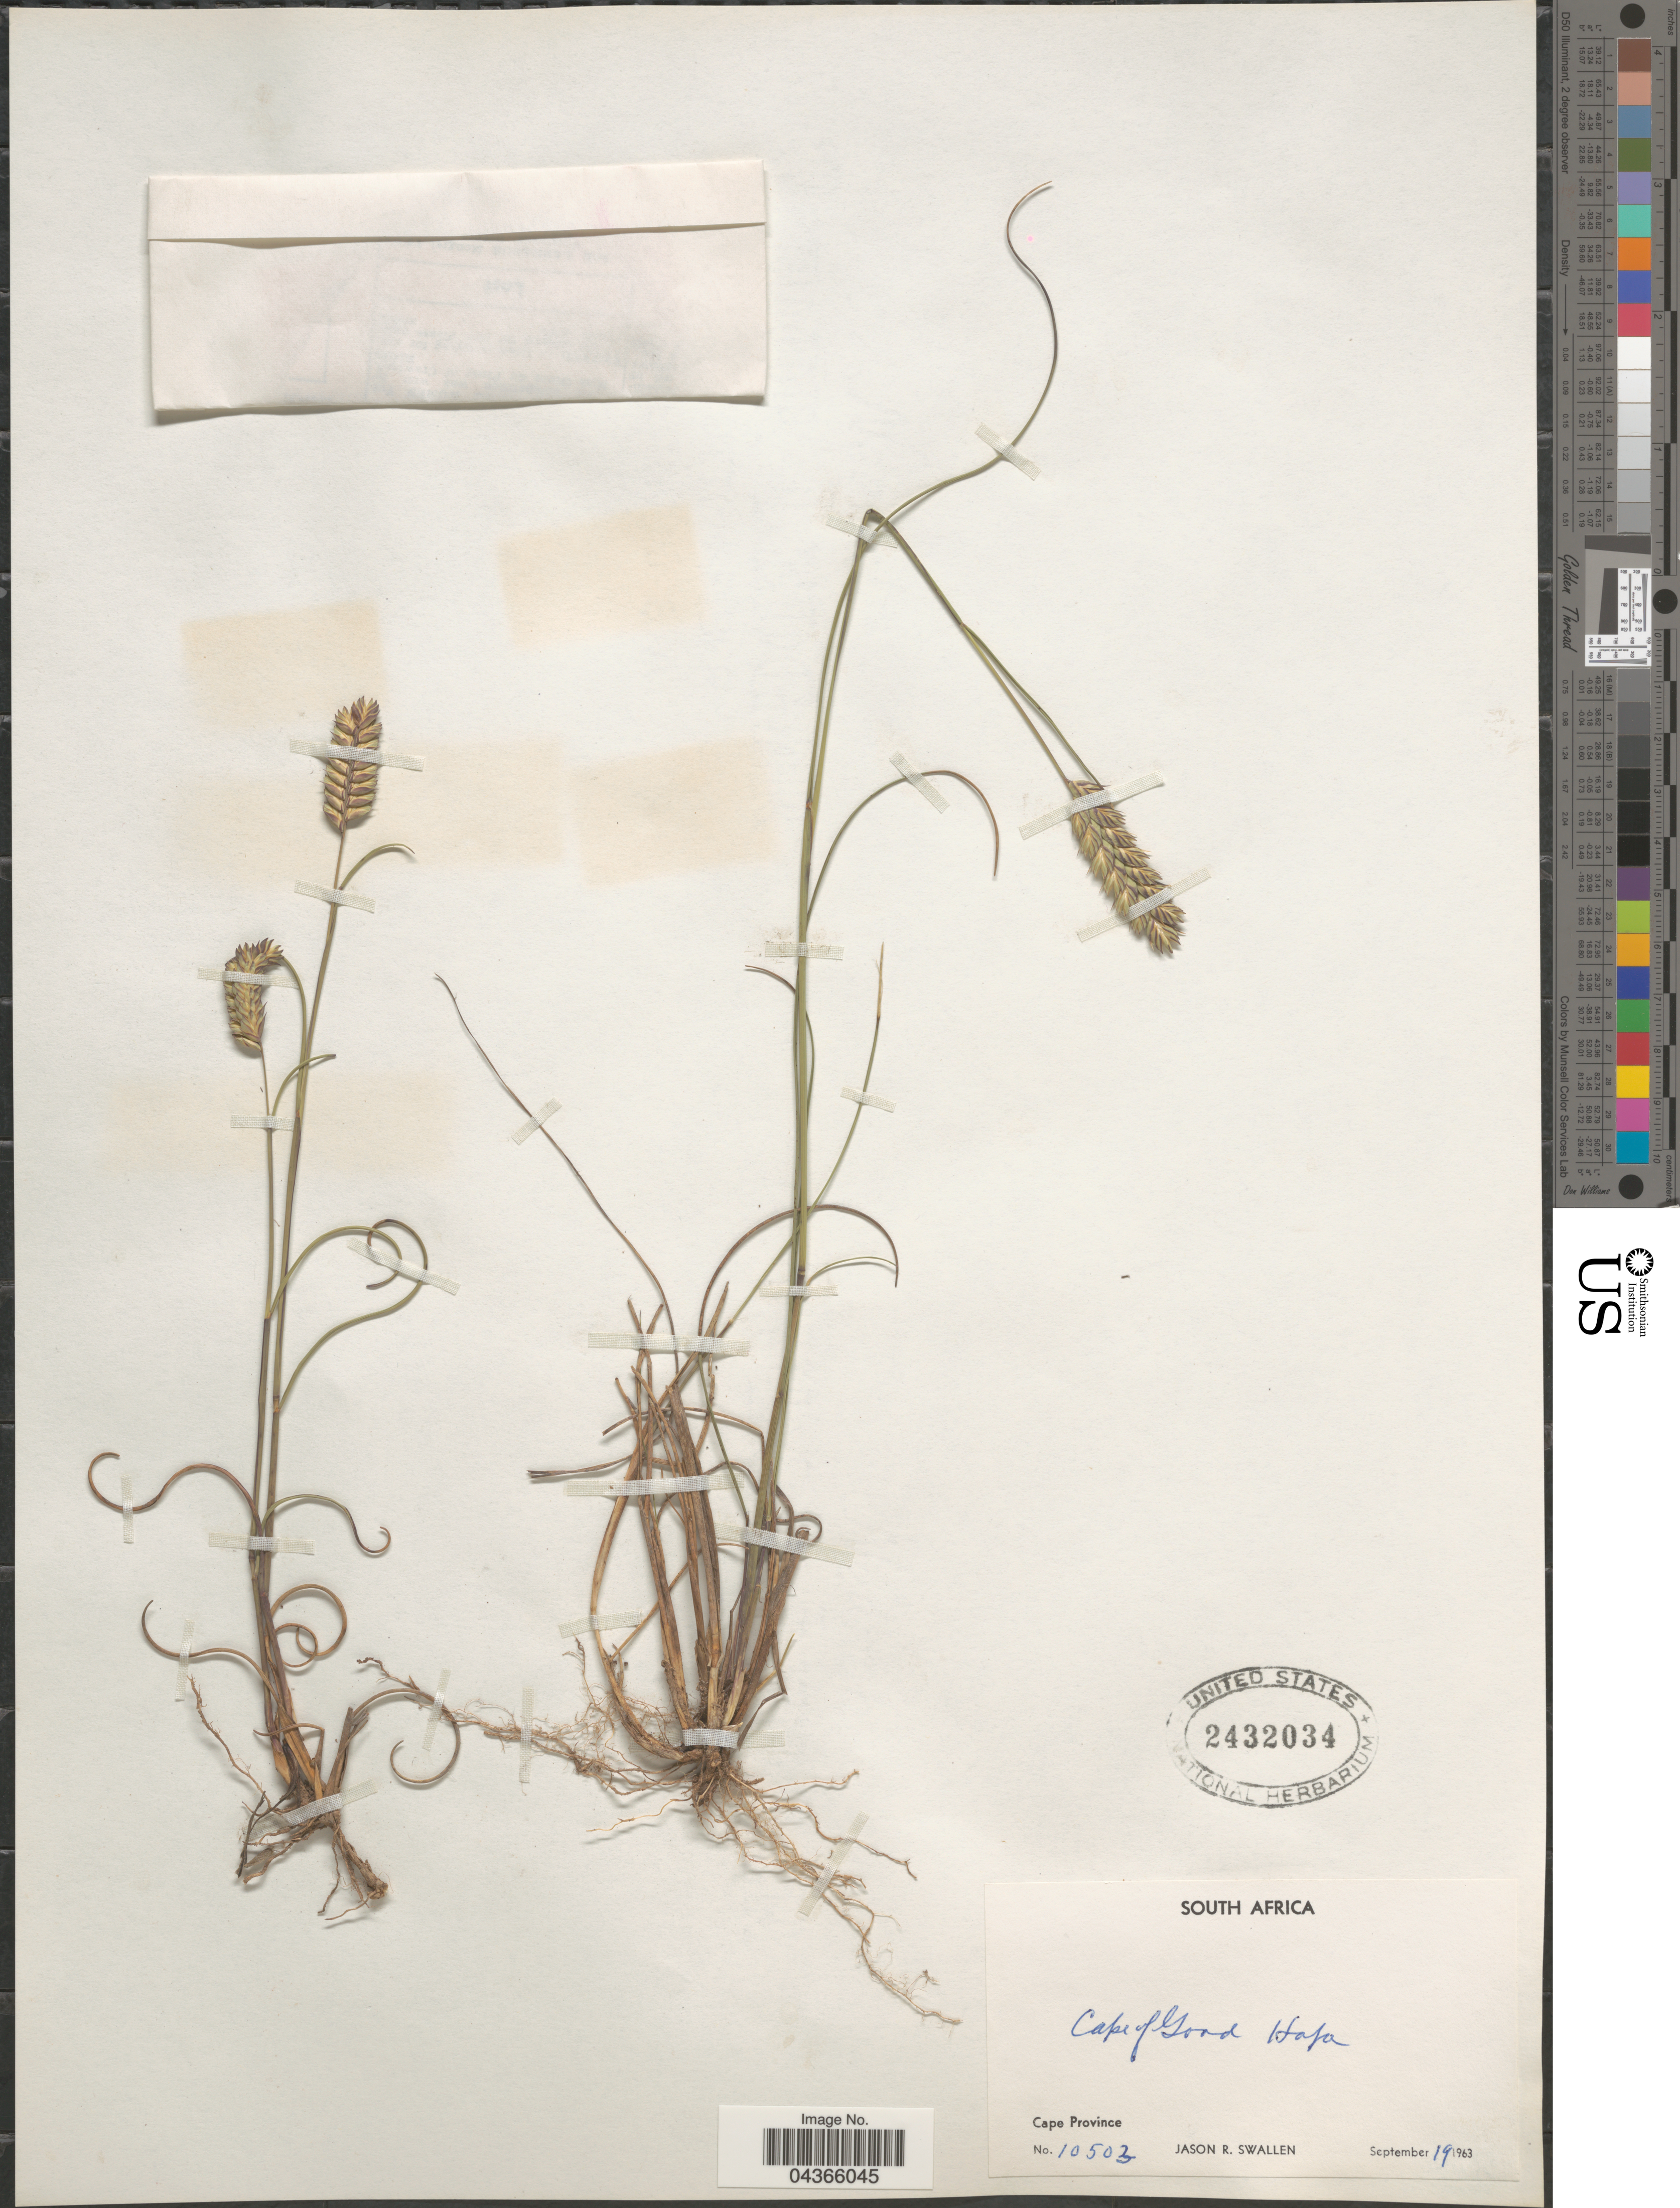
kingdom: Plantae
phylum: Tracheophyta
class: Liliopsida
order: Poales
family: Poaceae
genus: Tribolium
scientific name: Tribolium uniolae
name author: (L. f.) Renvoize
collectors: J. R. Swallen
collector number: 10503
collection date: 1963-09-19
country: South Africa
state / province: Western Cape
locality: Cape of Good Hope.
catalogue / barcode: US 2432034